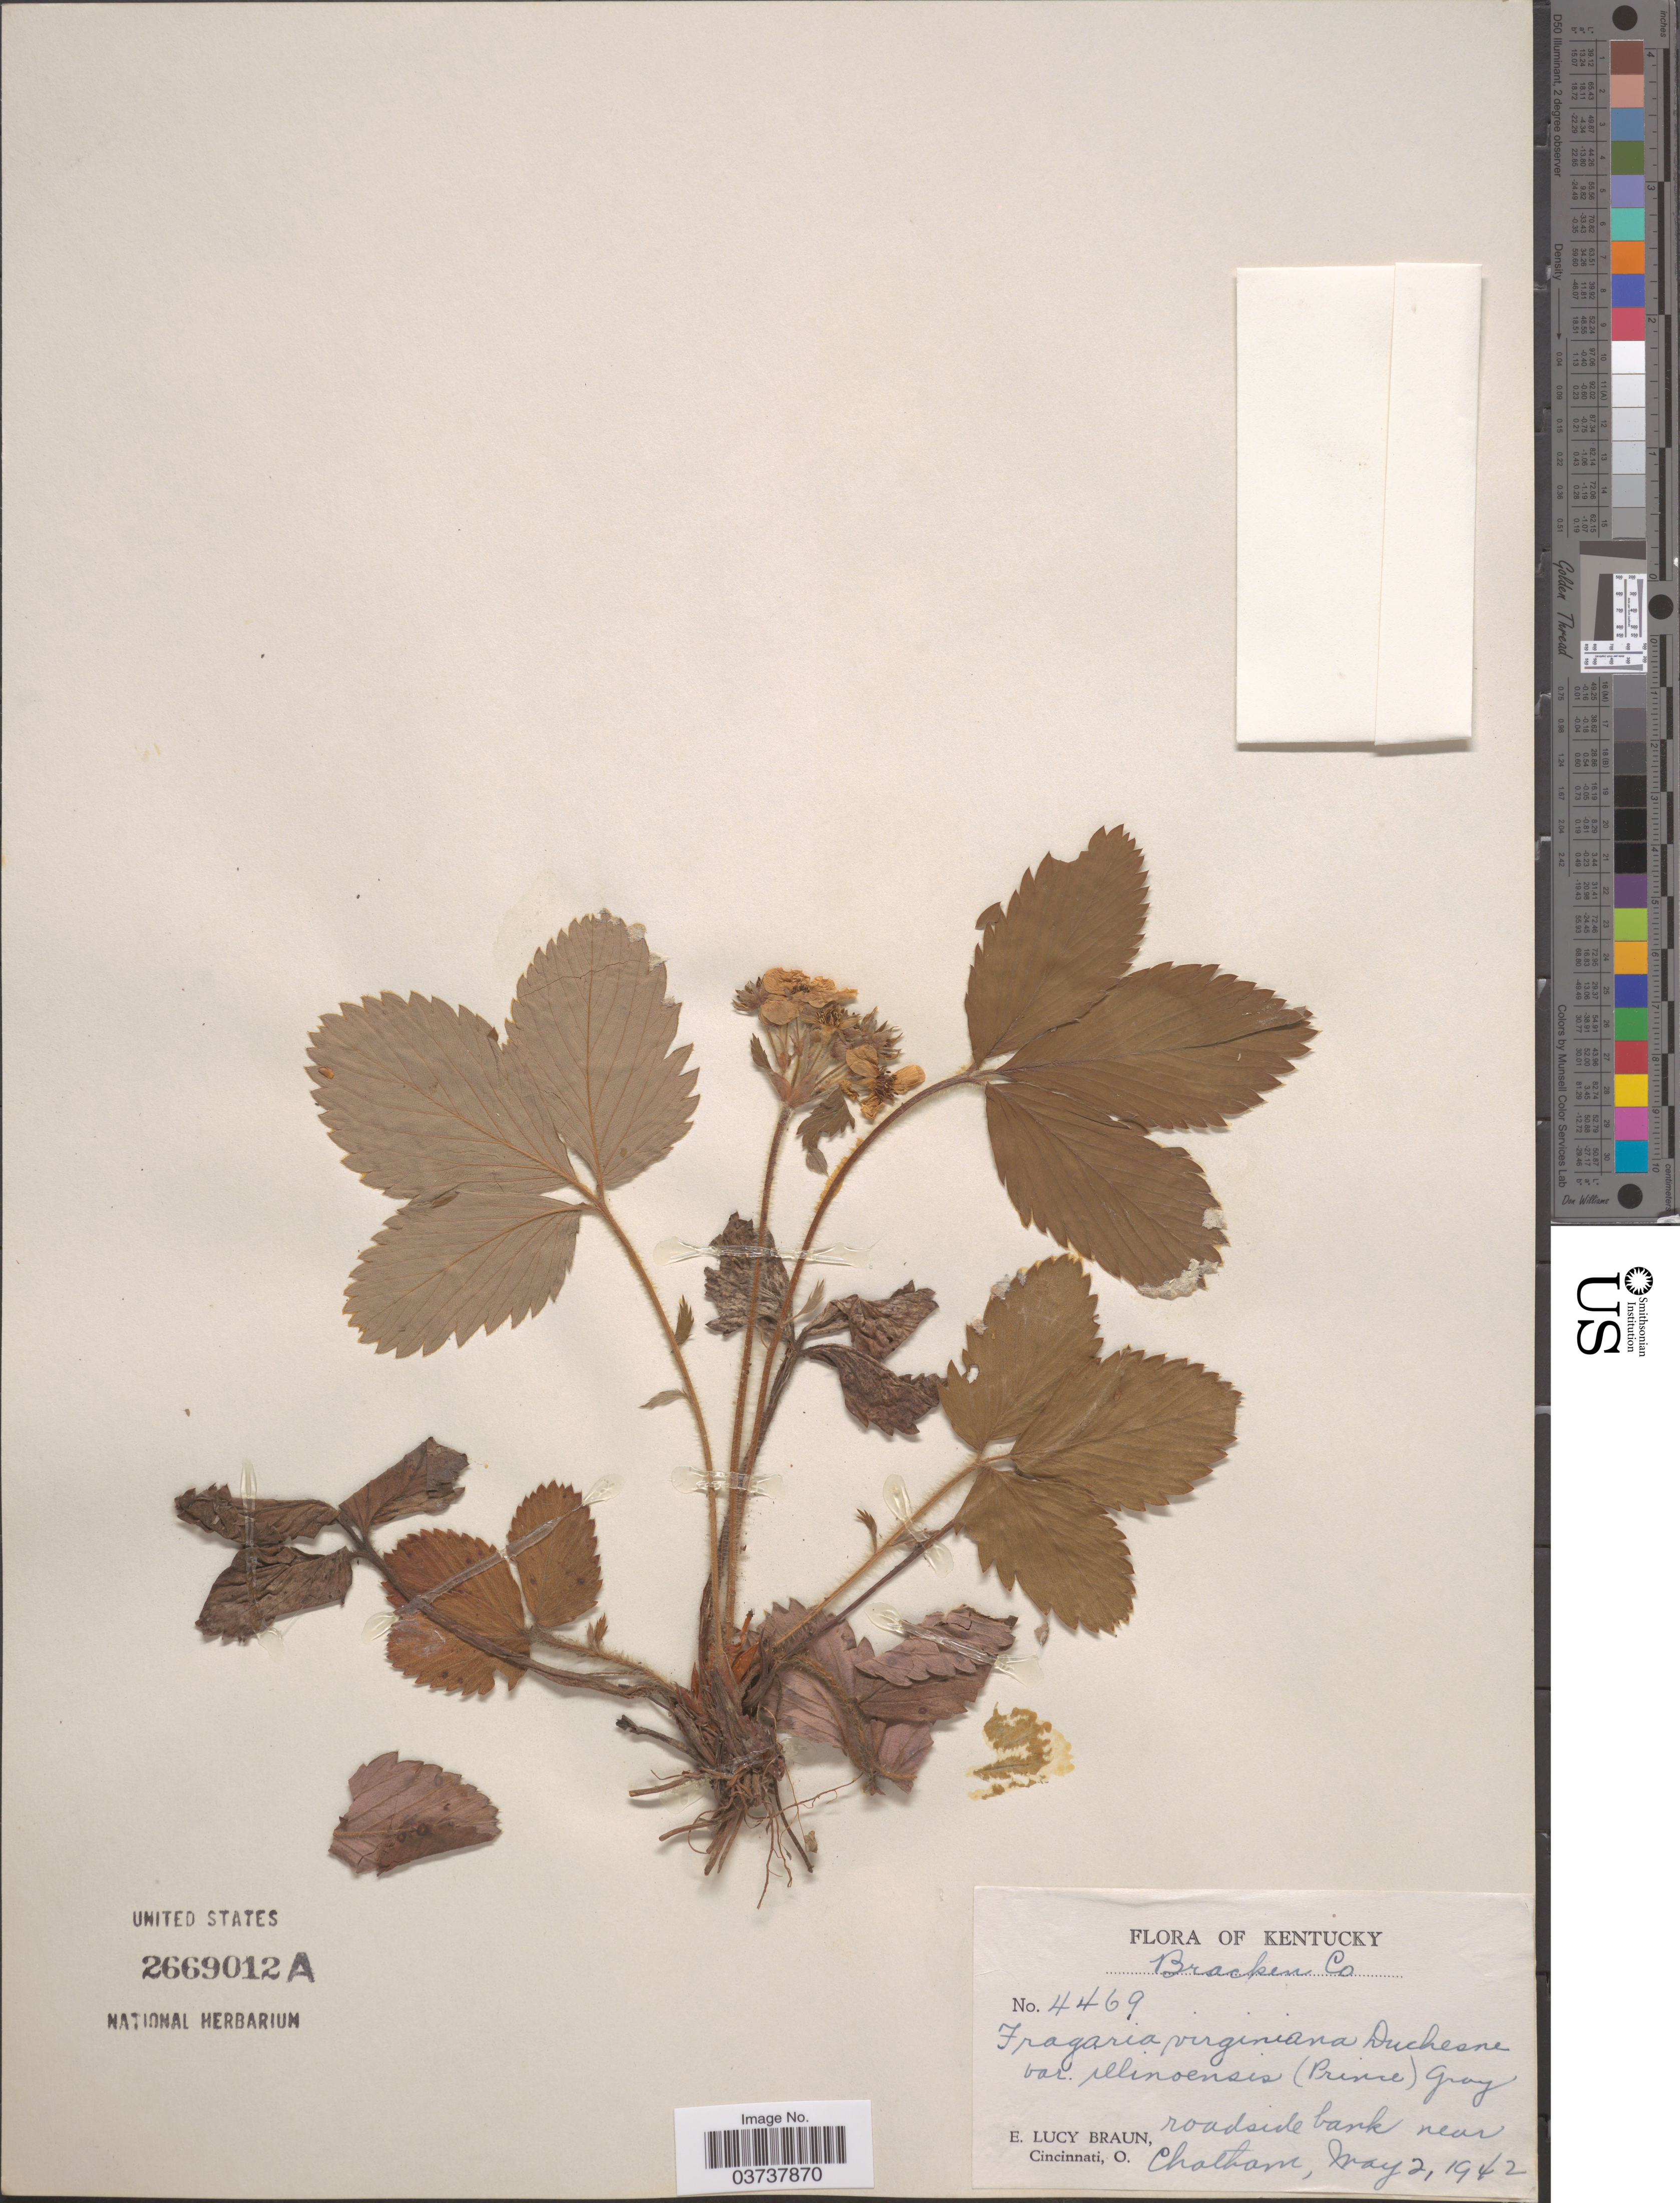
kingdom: Plantae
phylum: Tracheophyta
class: Magnoliopsida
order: Rosales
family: Rosaceae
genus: Fragaria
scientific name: Fragaria virginiana var. illinoensis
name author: A. Gray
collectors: E. L. Braun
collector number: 4469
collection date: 1942-05-02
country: United States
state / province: Kentucky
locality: Bracken Co. Roadside bank near Chatham.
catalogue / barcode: US 2669012A